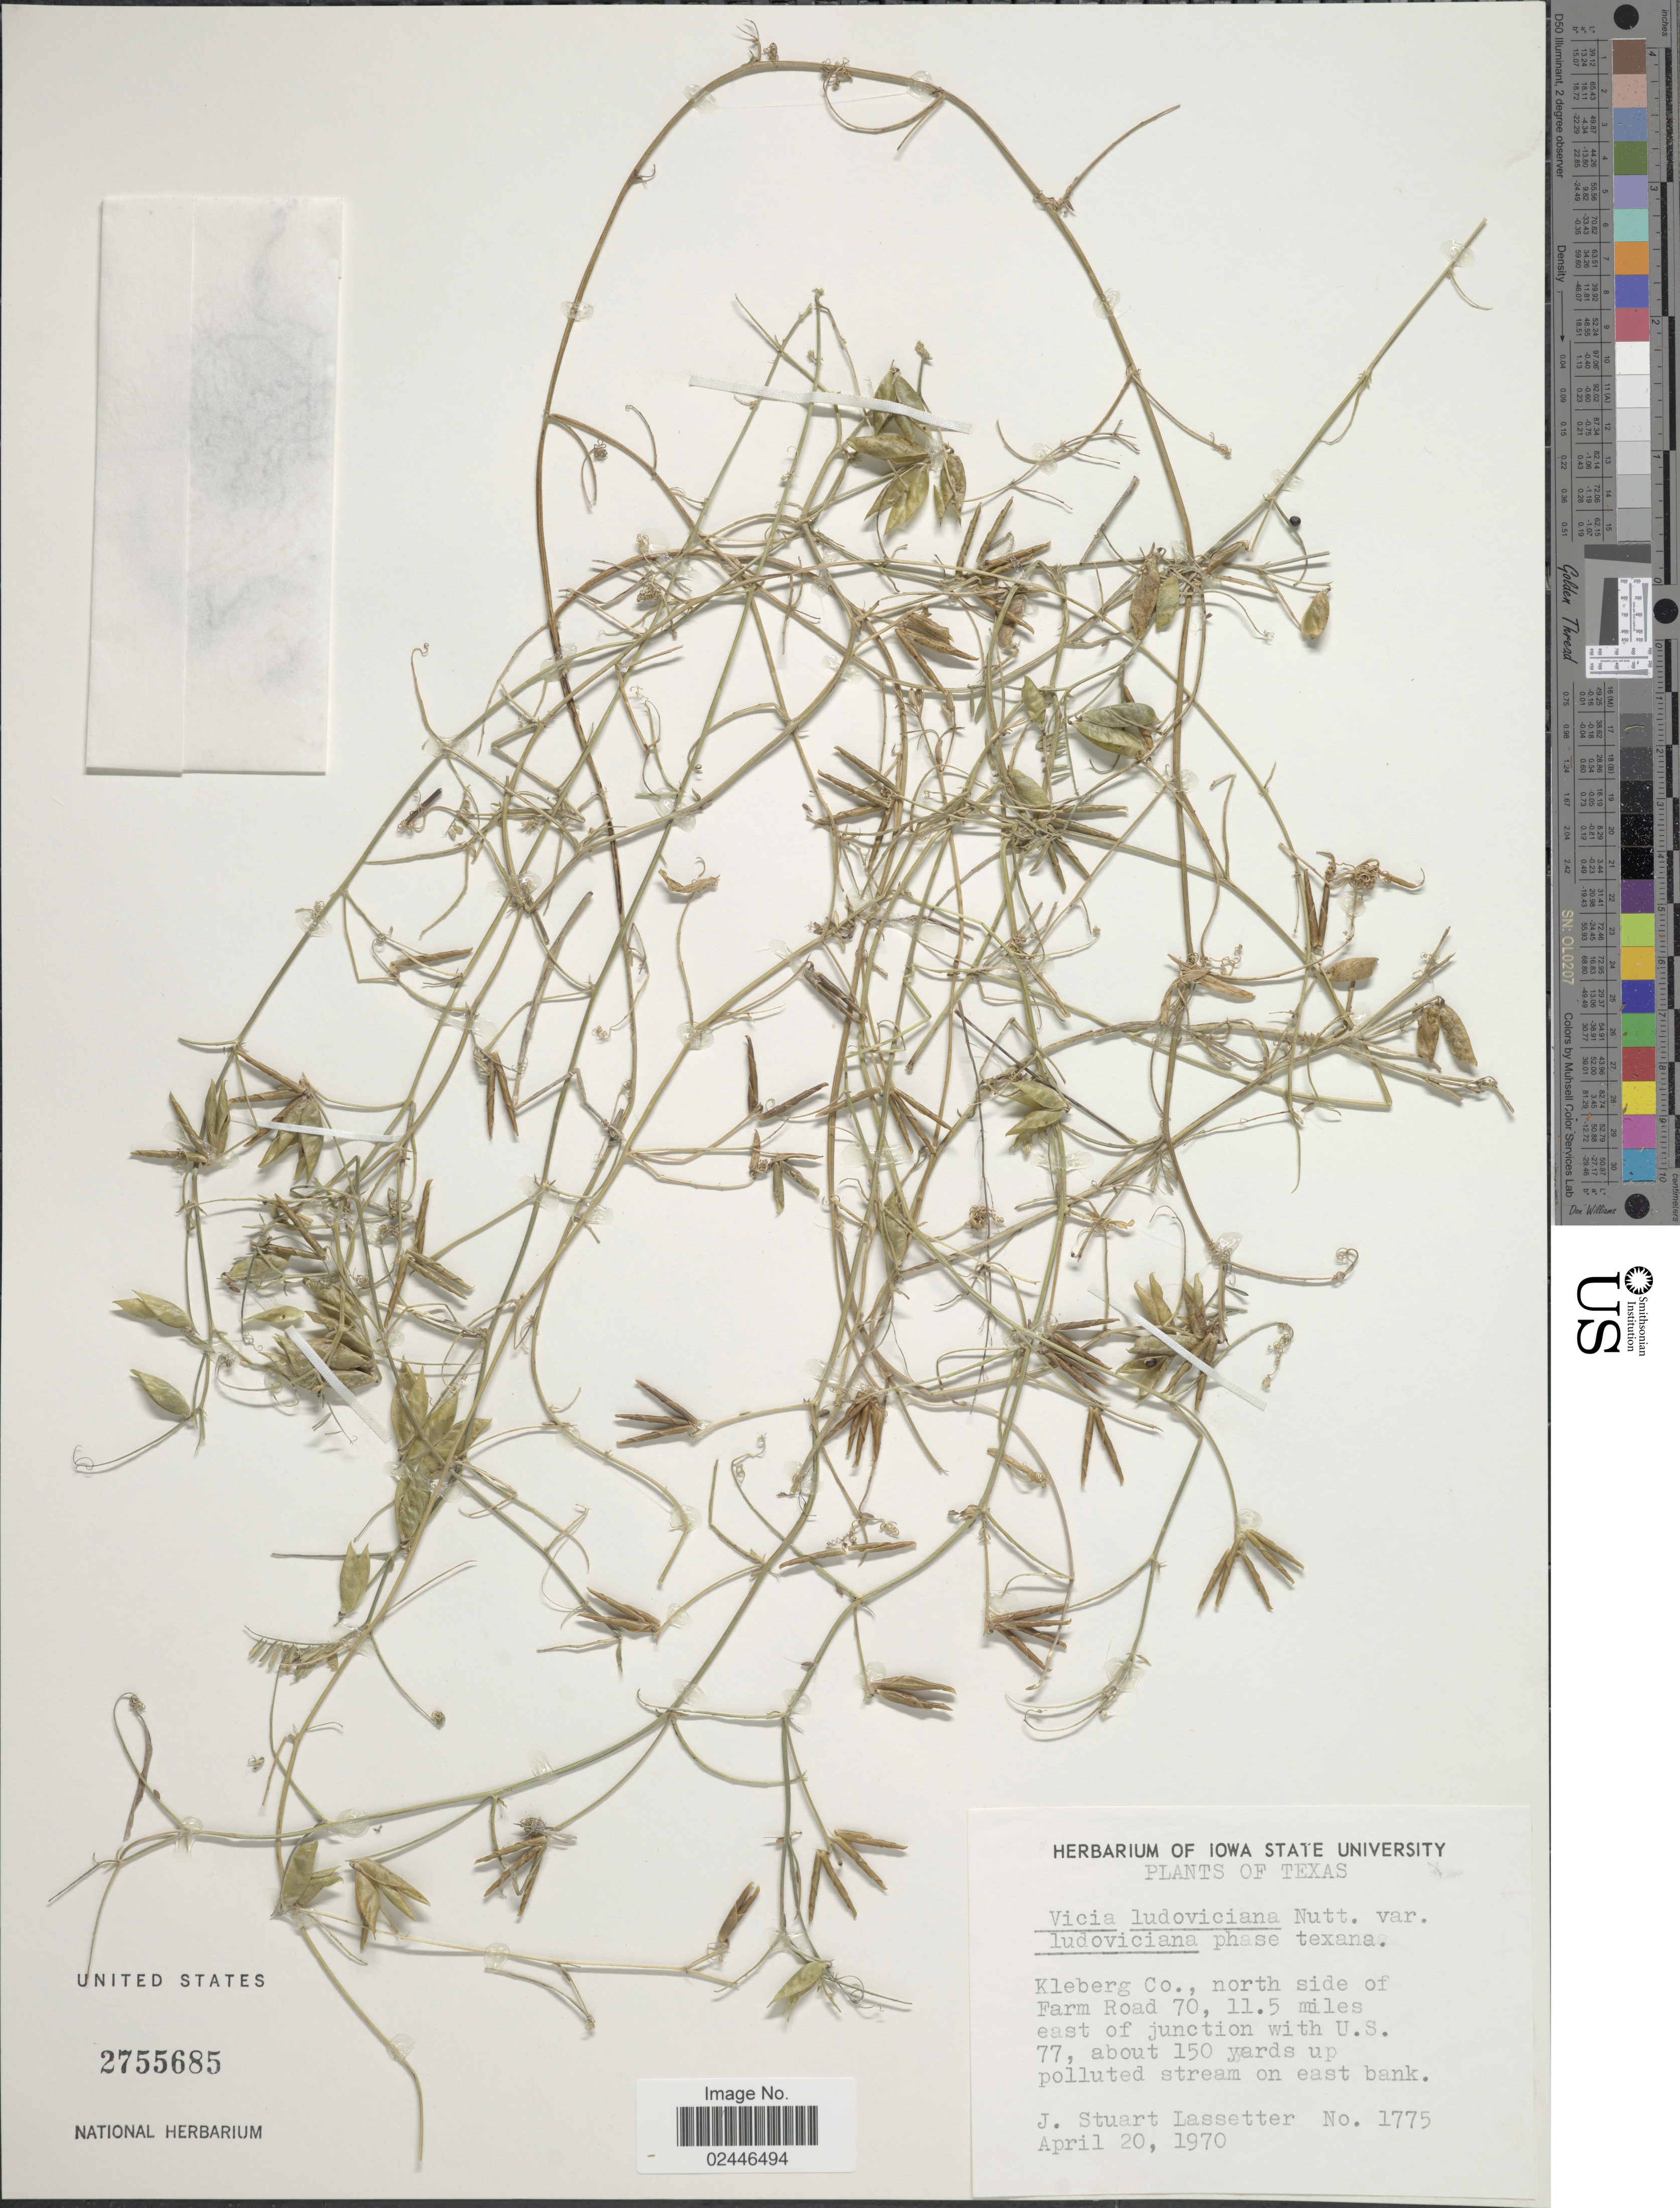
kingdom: Plantae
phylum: Tracheophyta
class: Magnoliopsida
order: Fabales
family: Fabaceae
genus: Vicia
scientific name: Vicia ludoviciana var. ludoviciana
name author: Nutt. ex Torr. & A. Gray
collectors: J. Lassetter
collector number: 1775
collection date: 1970-04-20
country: United States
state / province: Texas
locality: Kleberg Co., north side of Farm Road 70, 11.5 miles east of junction with U.S. 77, about 150 yards up polluted stream on east bank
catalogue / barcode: US 2755685